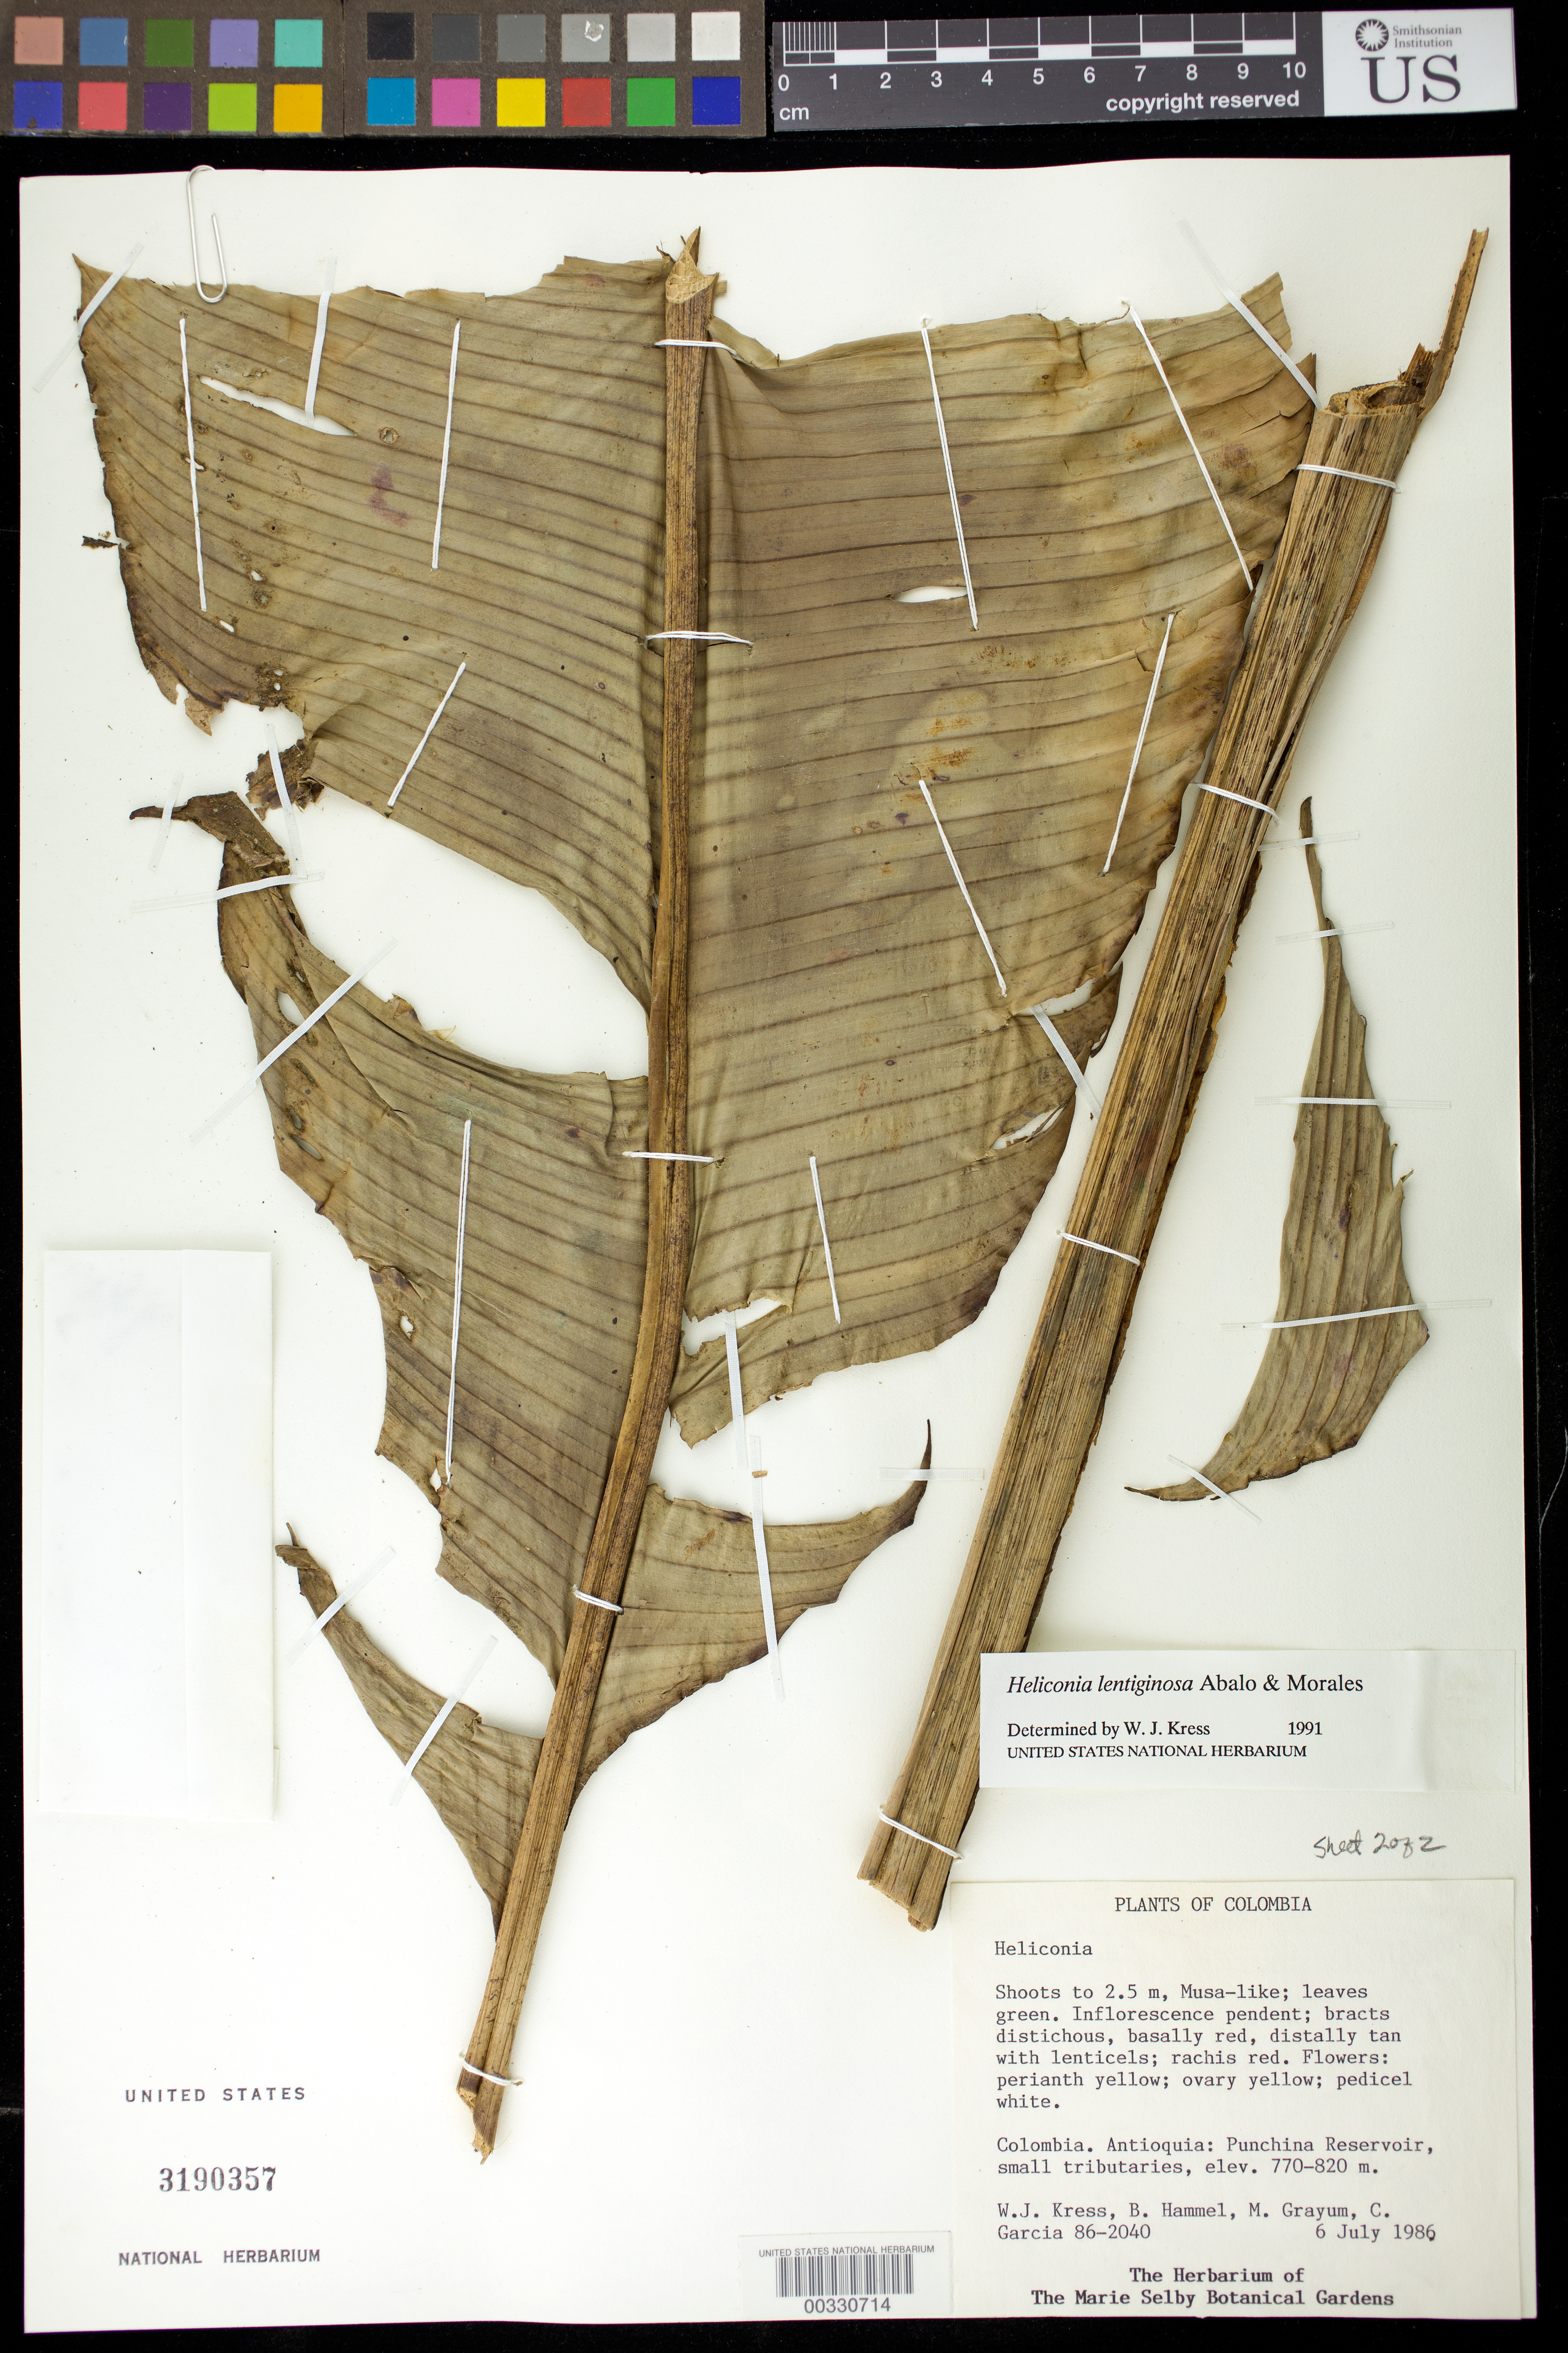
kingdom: Plantae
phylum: Tracheophyta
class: Liliopsida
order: Zingiberales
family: Heliconiaceae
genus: Heliconia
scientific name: Heliconia lentiginosa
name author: Abalo & G. Morales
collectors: W. J. Kress, B. Hammel, M. H. Grayum & C. Garcia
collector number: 86-2040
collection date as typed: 06 Jul 1986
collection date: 1986-07-06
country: Colombia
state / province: Antioquia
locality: Punchina reservoir, small tributaries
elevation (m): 770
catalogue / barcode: US 3190357